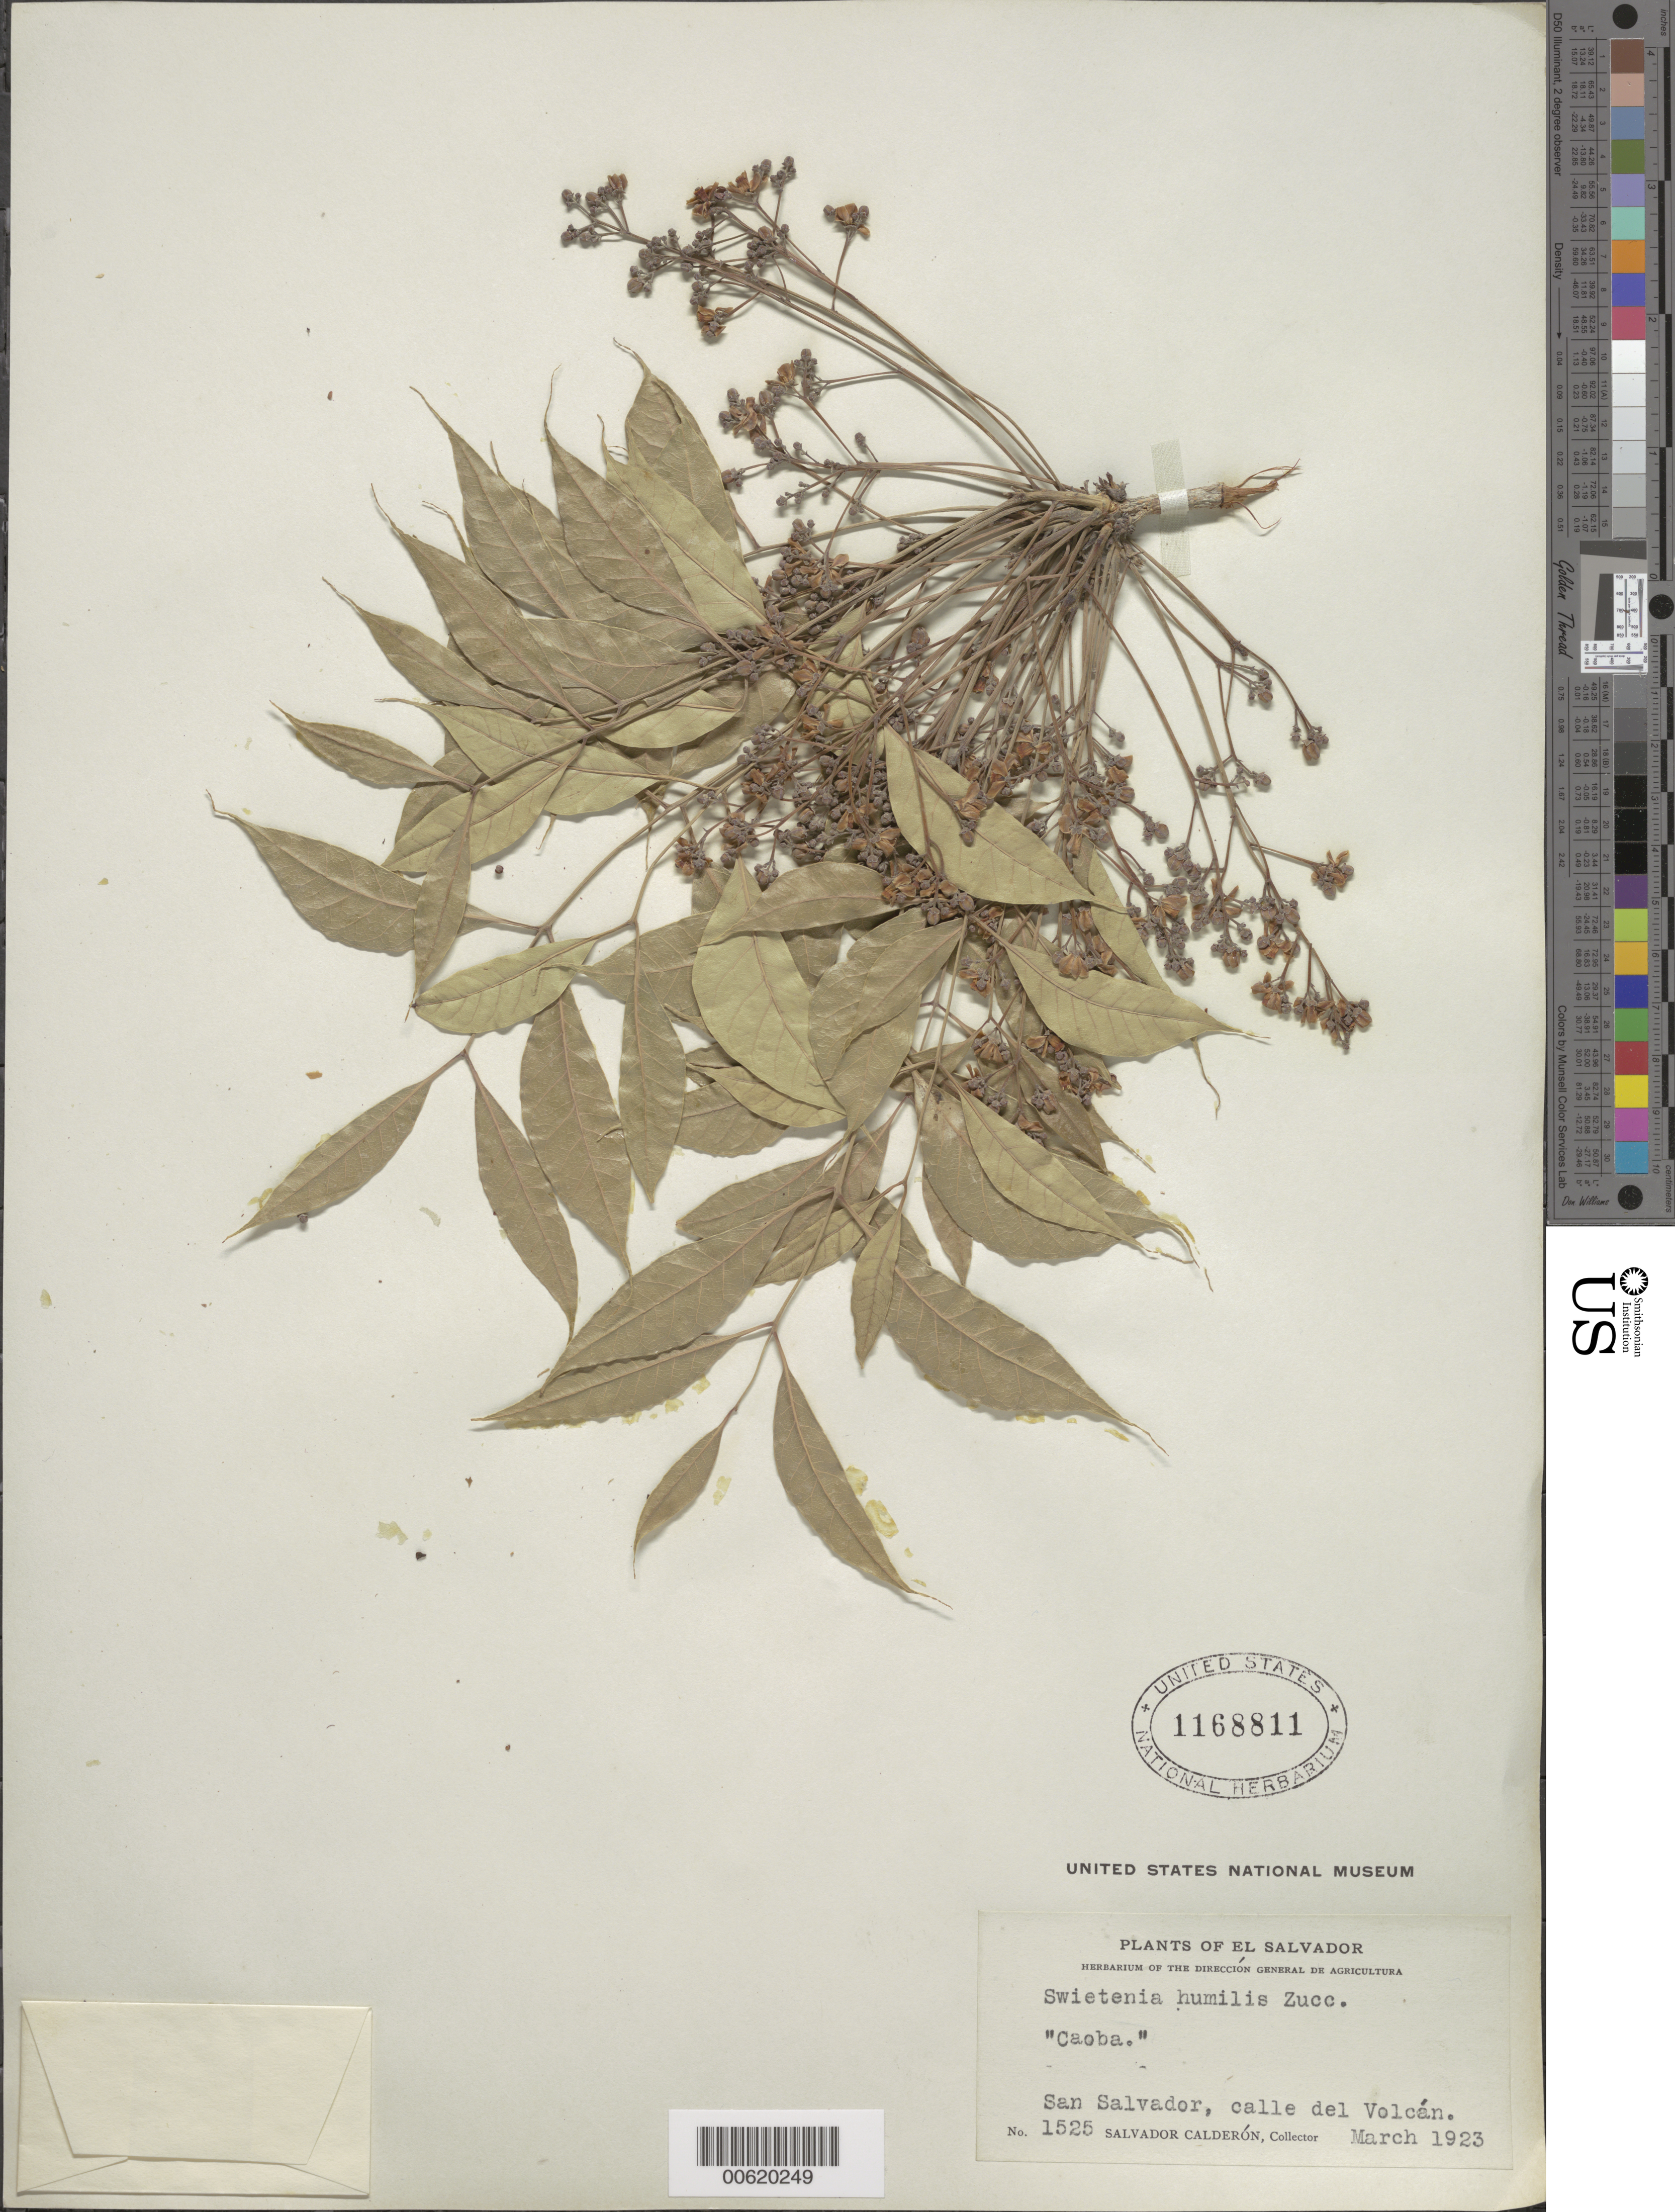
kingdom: Plantae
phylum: Tracheophyta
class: Magnoliopsida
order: Sapindales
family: Meliaceae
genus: Swietenia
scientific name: Swietenia humilis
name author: Zucc.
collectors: S. Calderón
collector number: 1525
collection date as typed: Mar 1923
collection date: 1923-03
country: El Salvador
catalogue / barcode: US 1168811